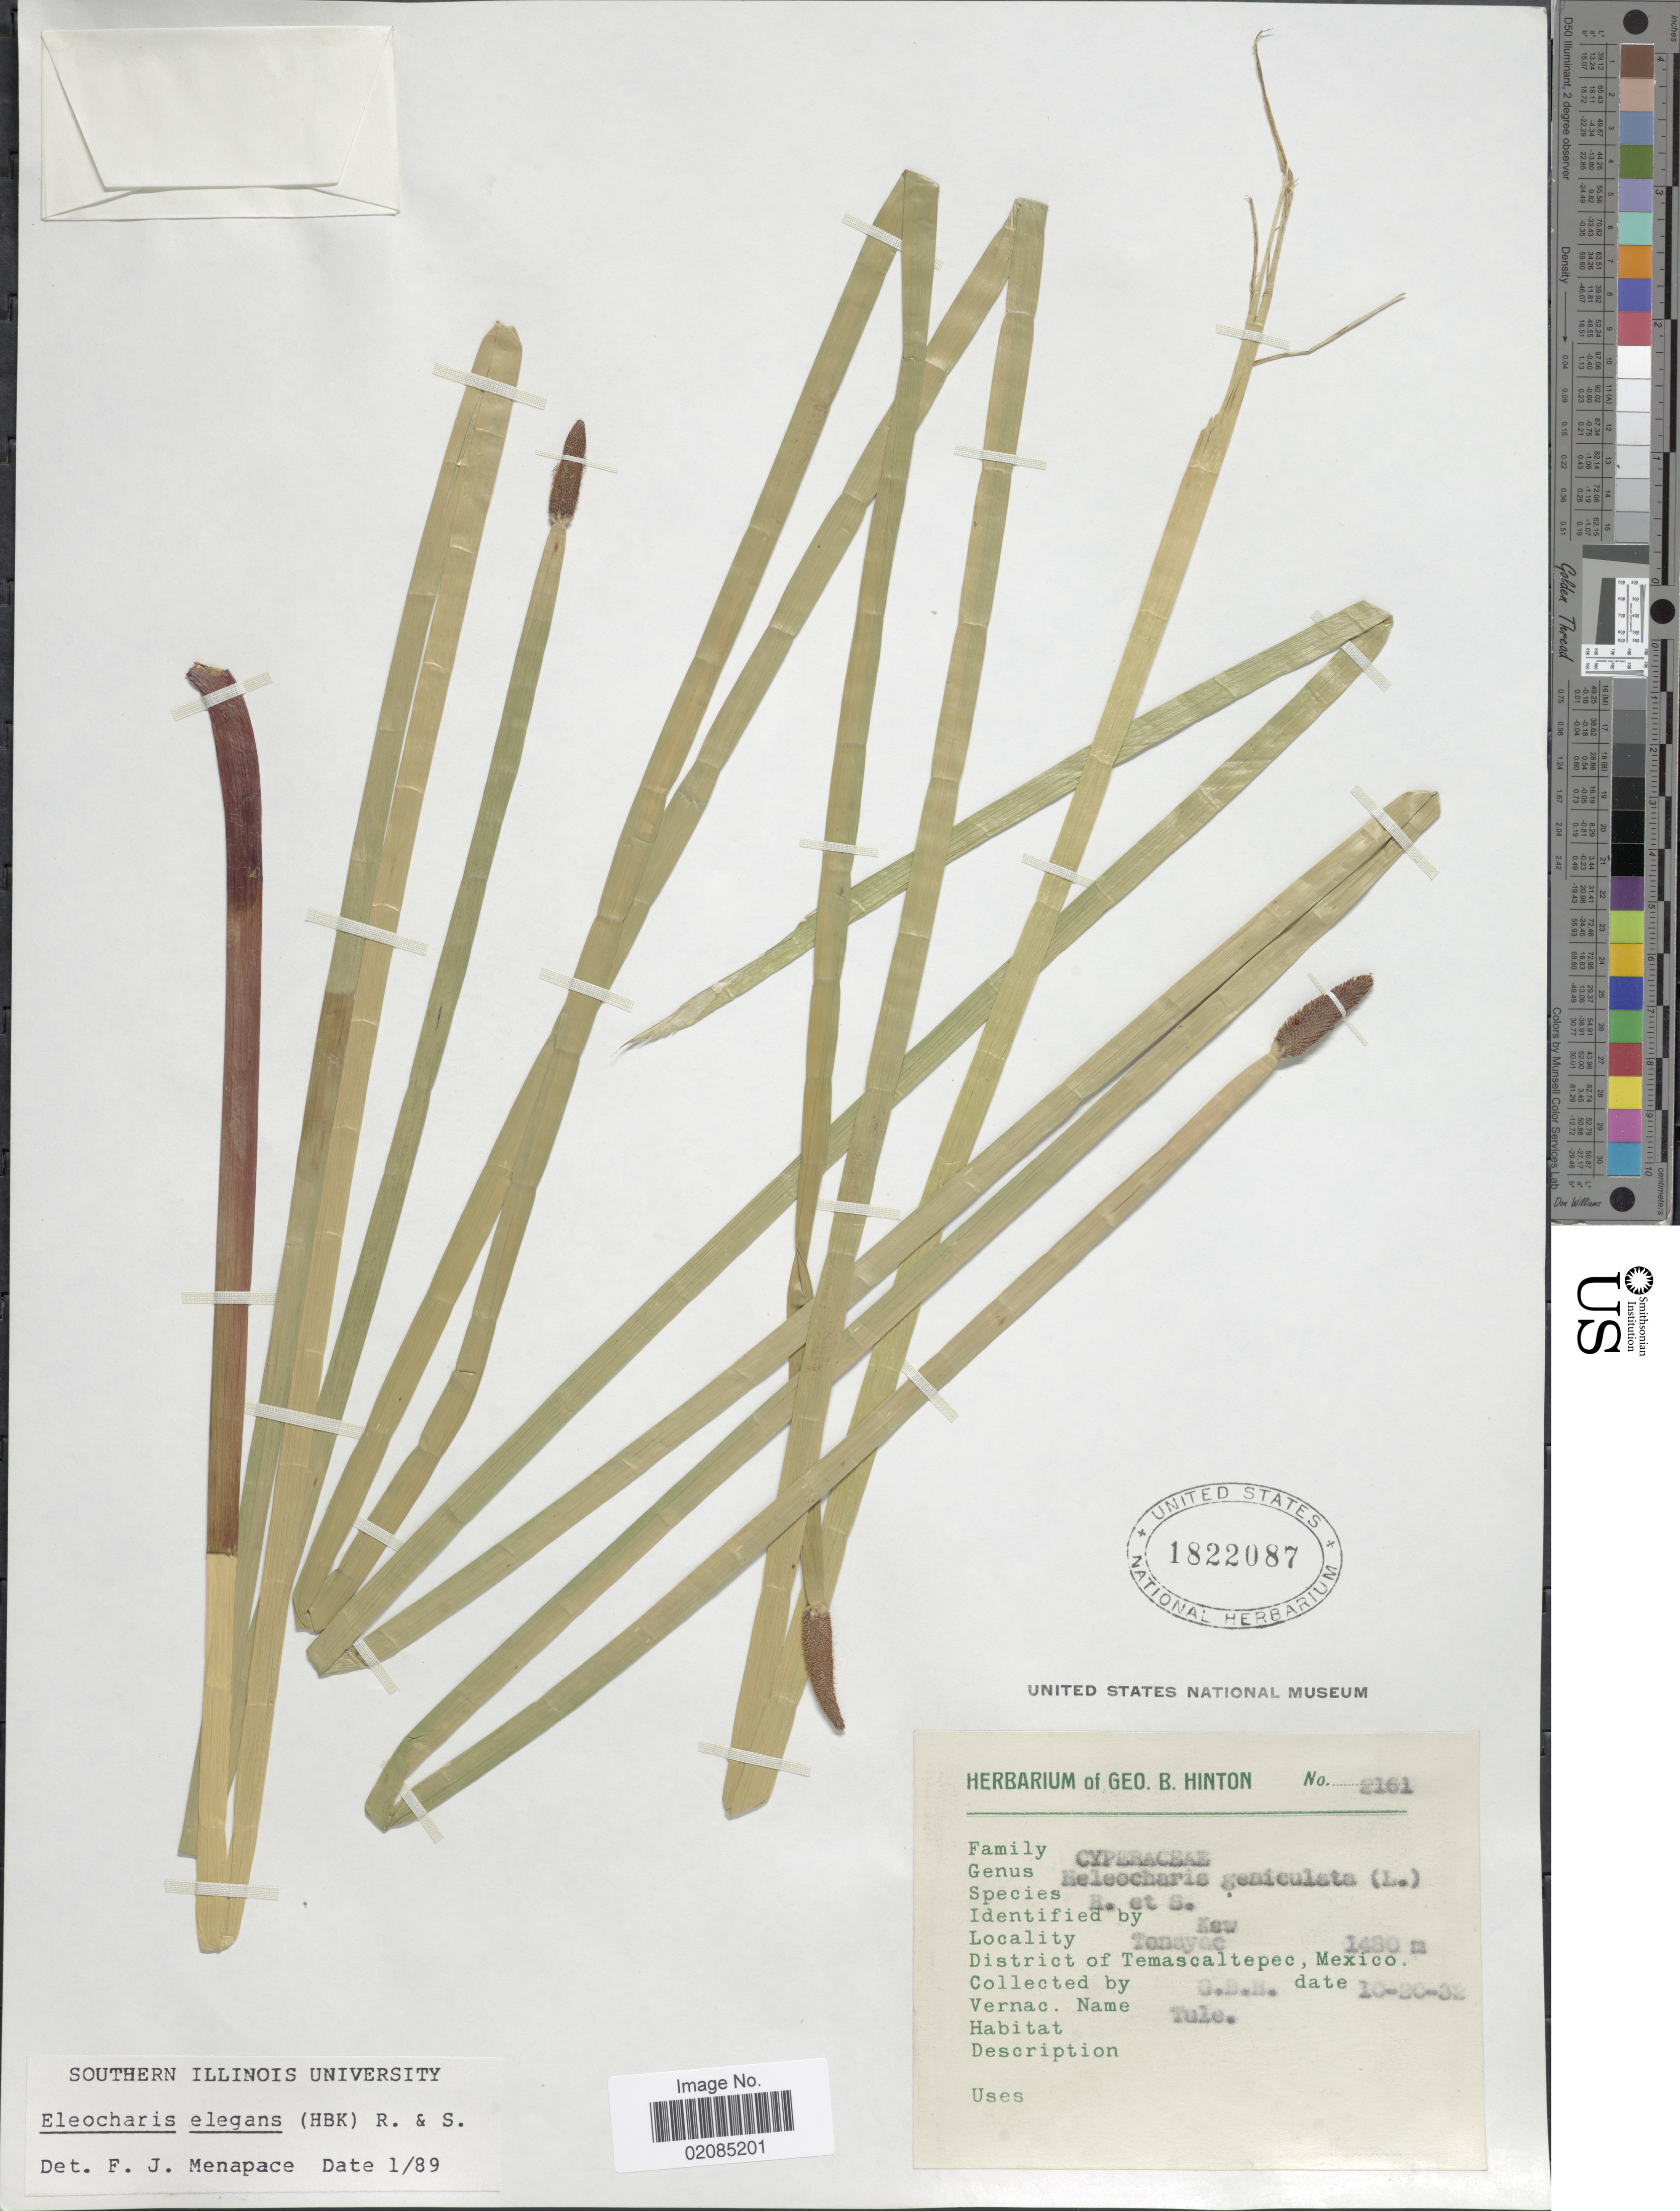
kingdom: Plantae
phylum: Tracheophyta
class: Liliopsida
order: Poales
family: Cyperaceae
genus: Eleocharis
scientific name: Eleocharis elegans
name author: (Kunth) Roem. & Schult.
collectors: G. B. Hinton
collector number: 2161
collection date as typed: Transcribed d/m/y: 20/10/32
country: Mexico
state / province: México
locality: Tenayac, District Temascaltepec, Mex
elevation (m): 1480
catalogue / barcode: US 1822087